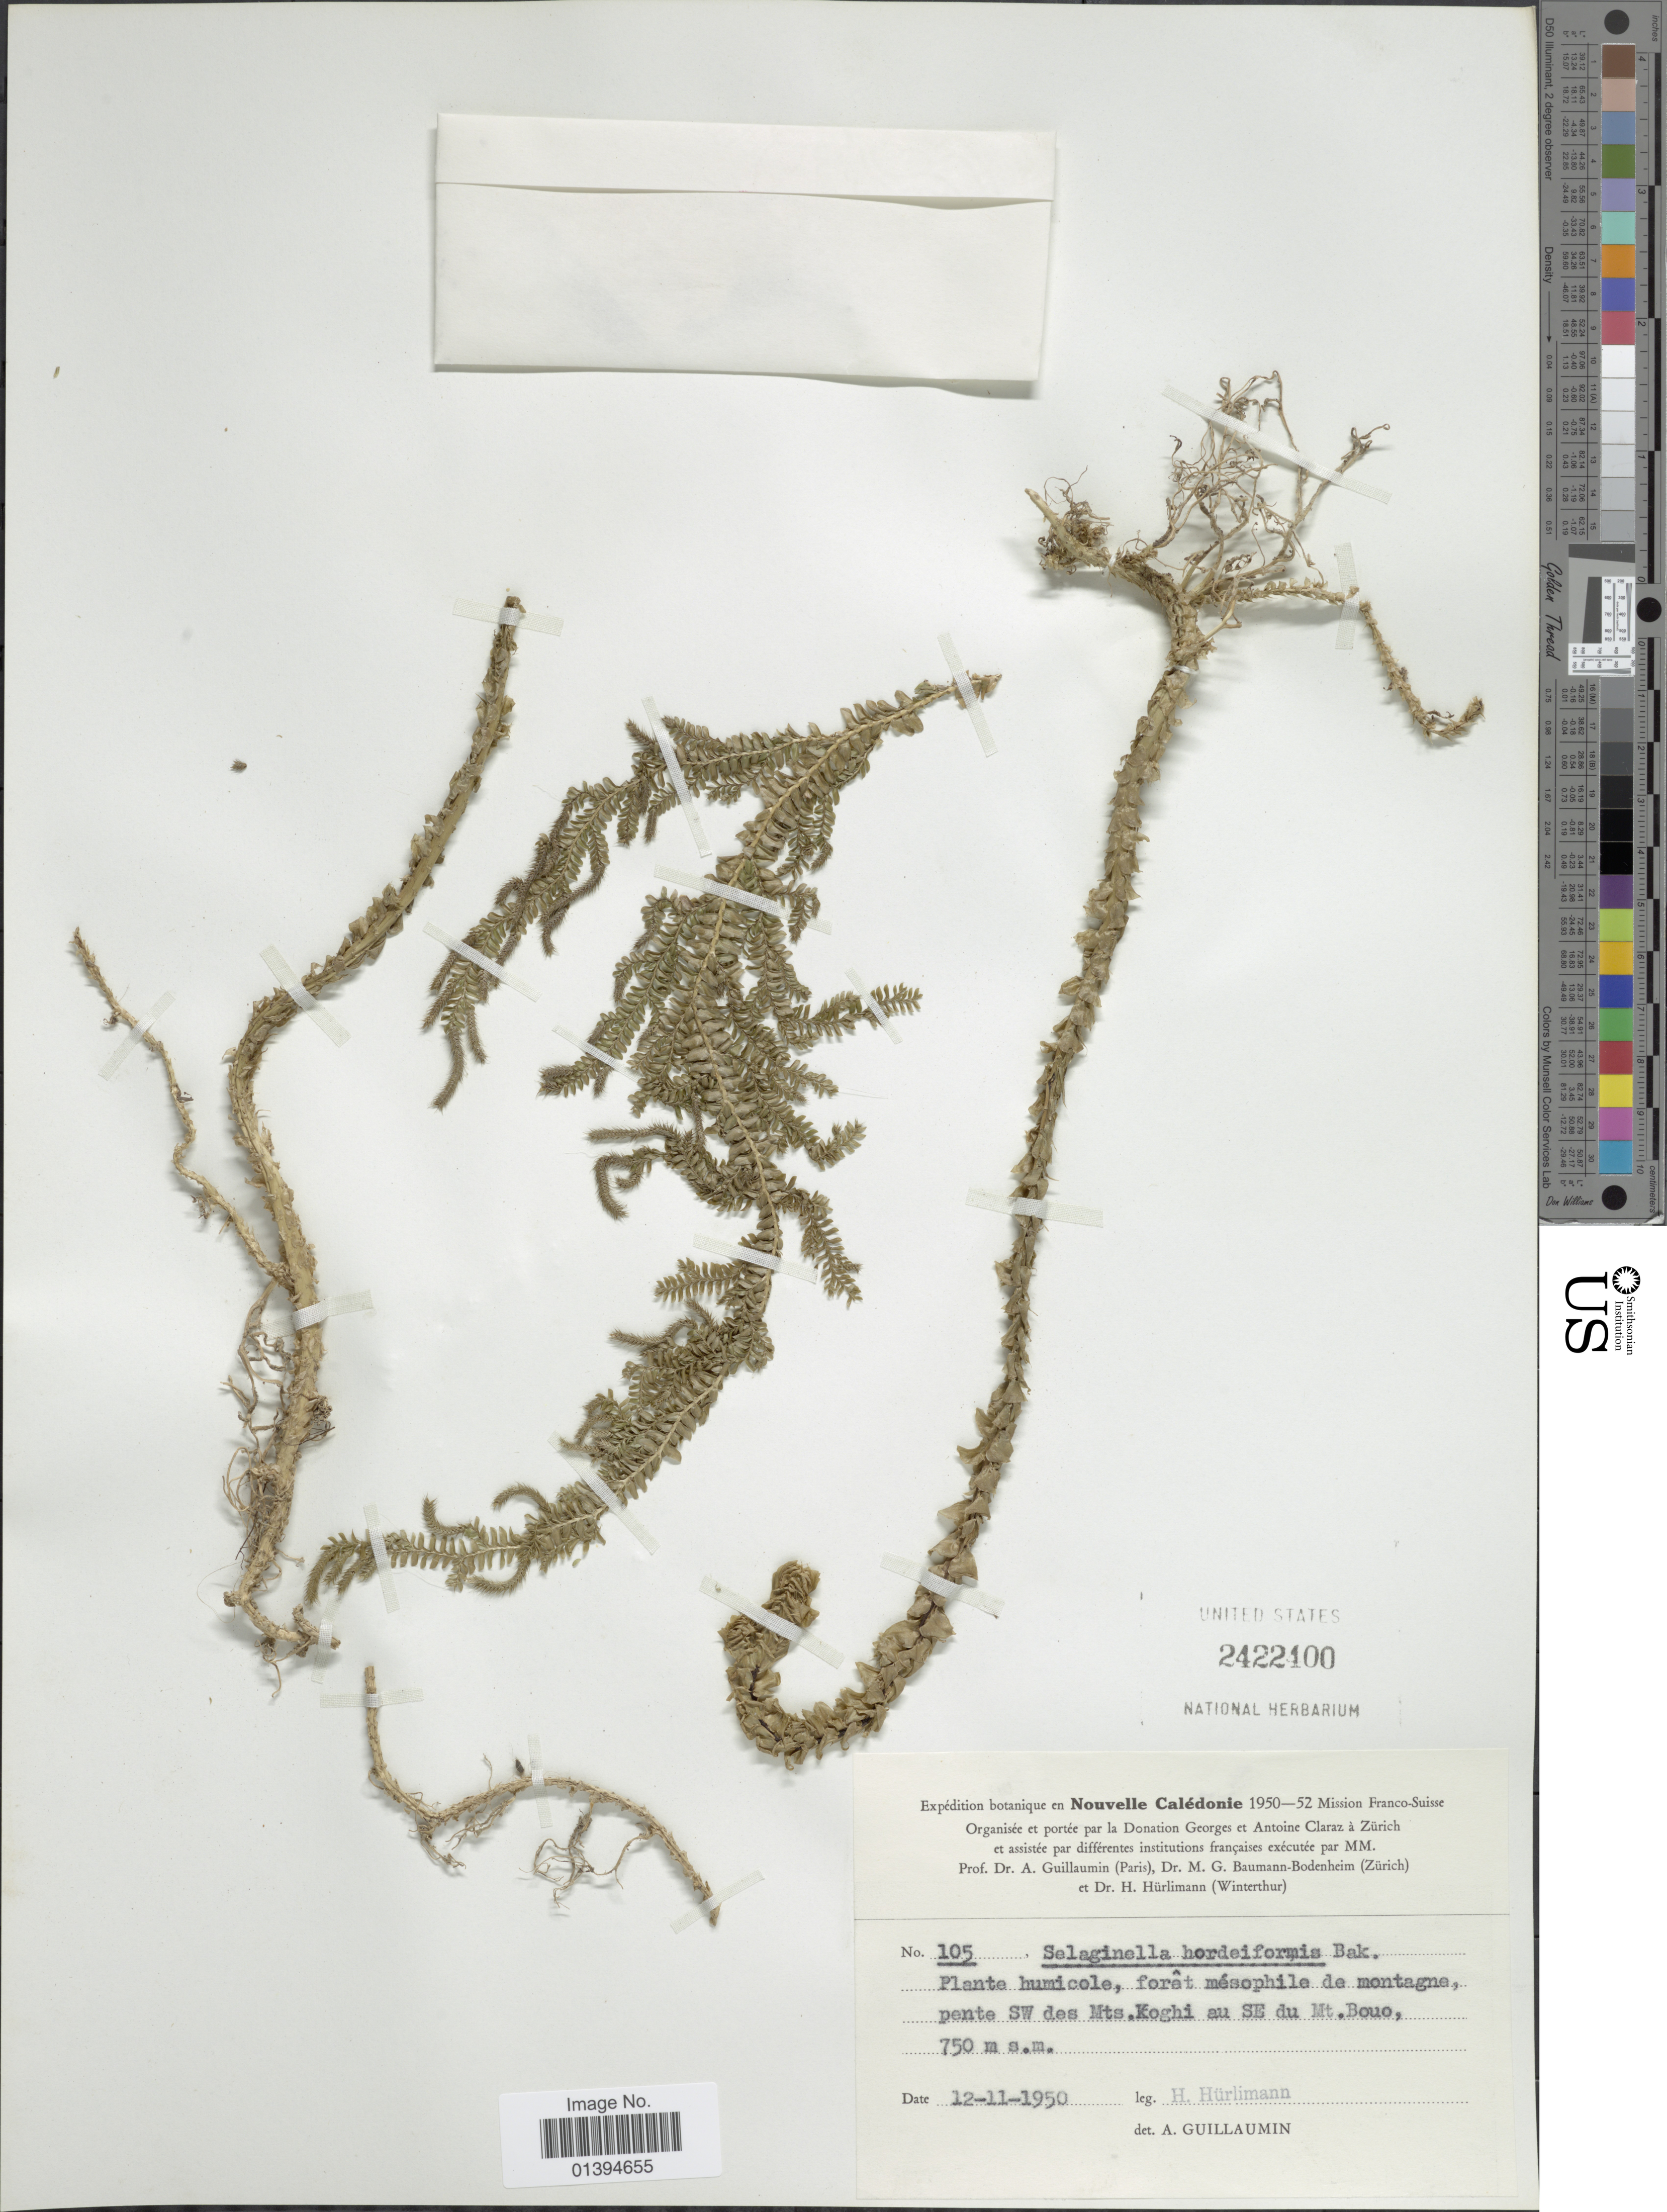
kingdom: Plantae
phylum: Tracheophyta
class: Lycopodiopsida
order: Selaginellales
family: Selaginellaceae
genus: Selaginella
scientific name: Selaginella hordeiformis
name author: Baker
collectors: H. Hürlimann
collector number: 105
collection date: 1950-11-12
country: New Caledonia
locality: Pente SW des Mts. Koghi au SE du Mt. Bouo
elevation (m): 750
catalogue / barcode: US 2422400